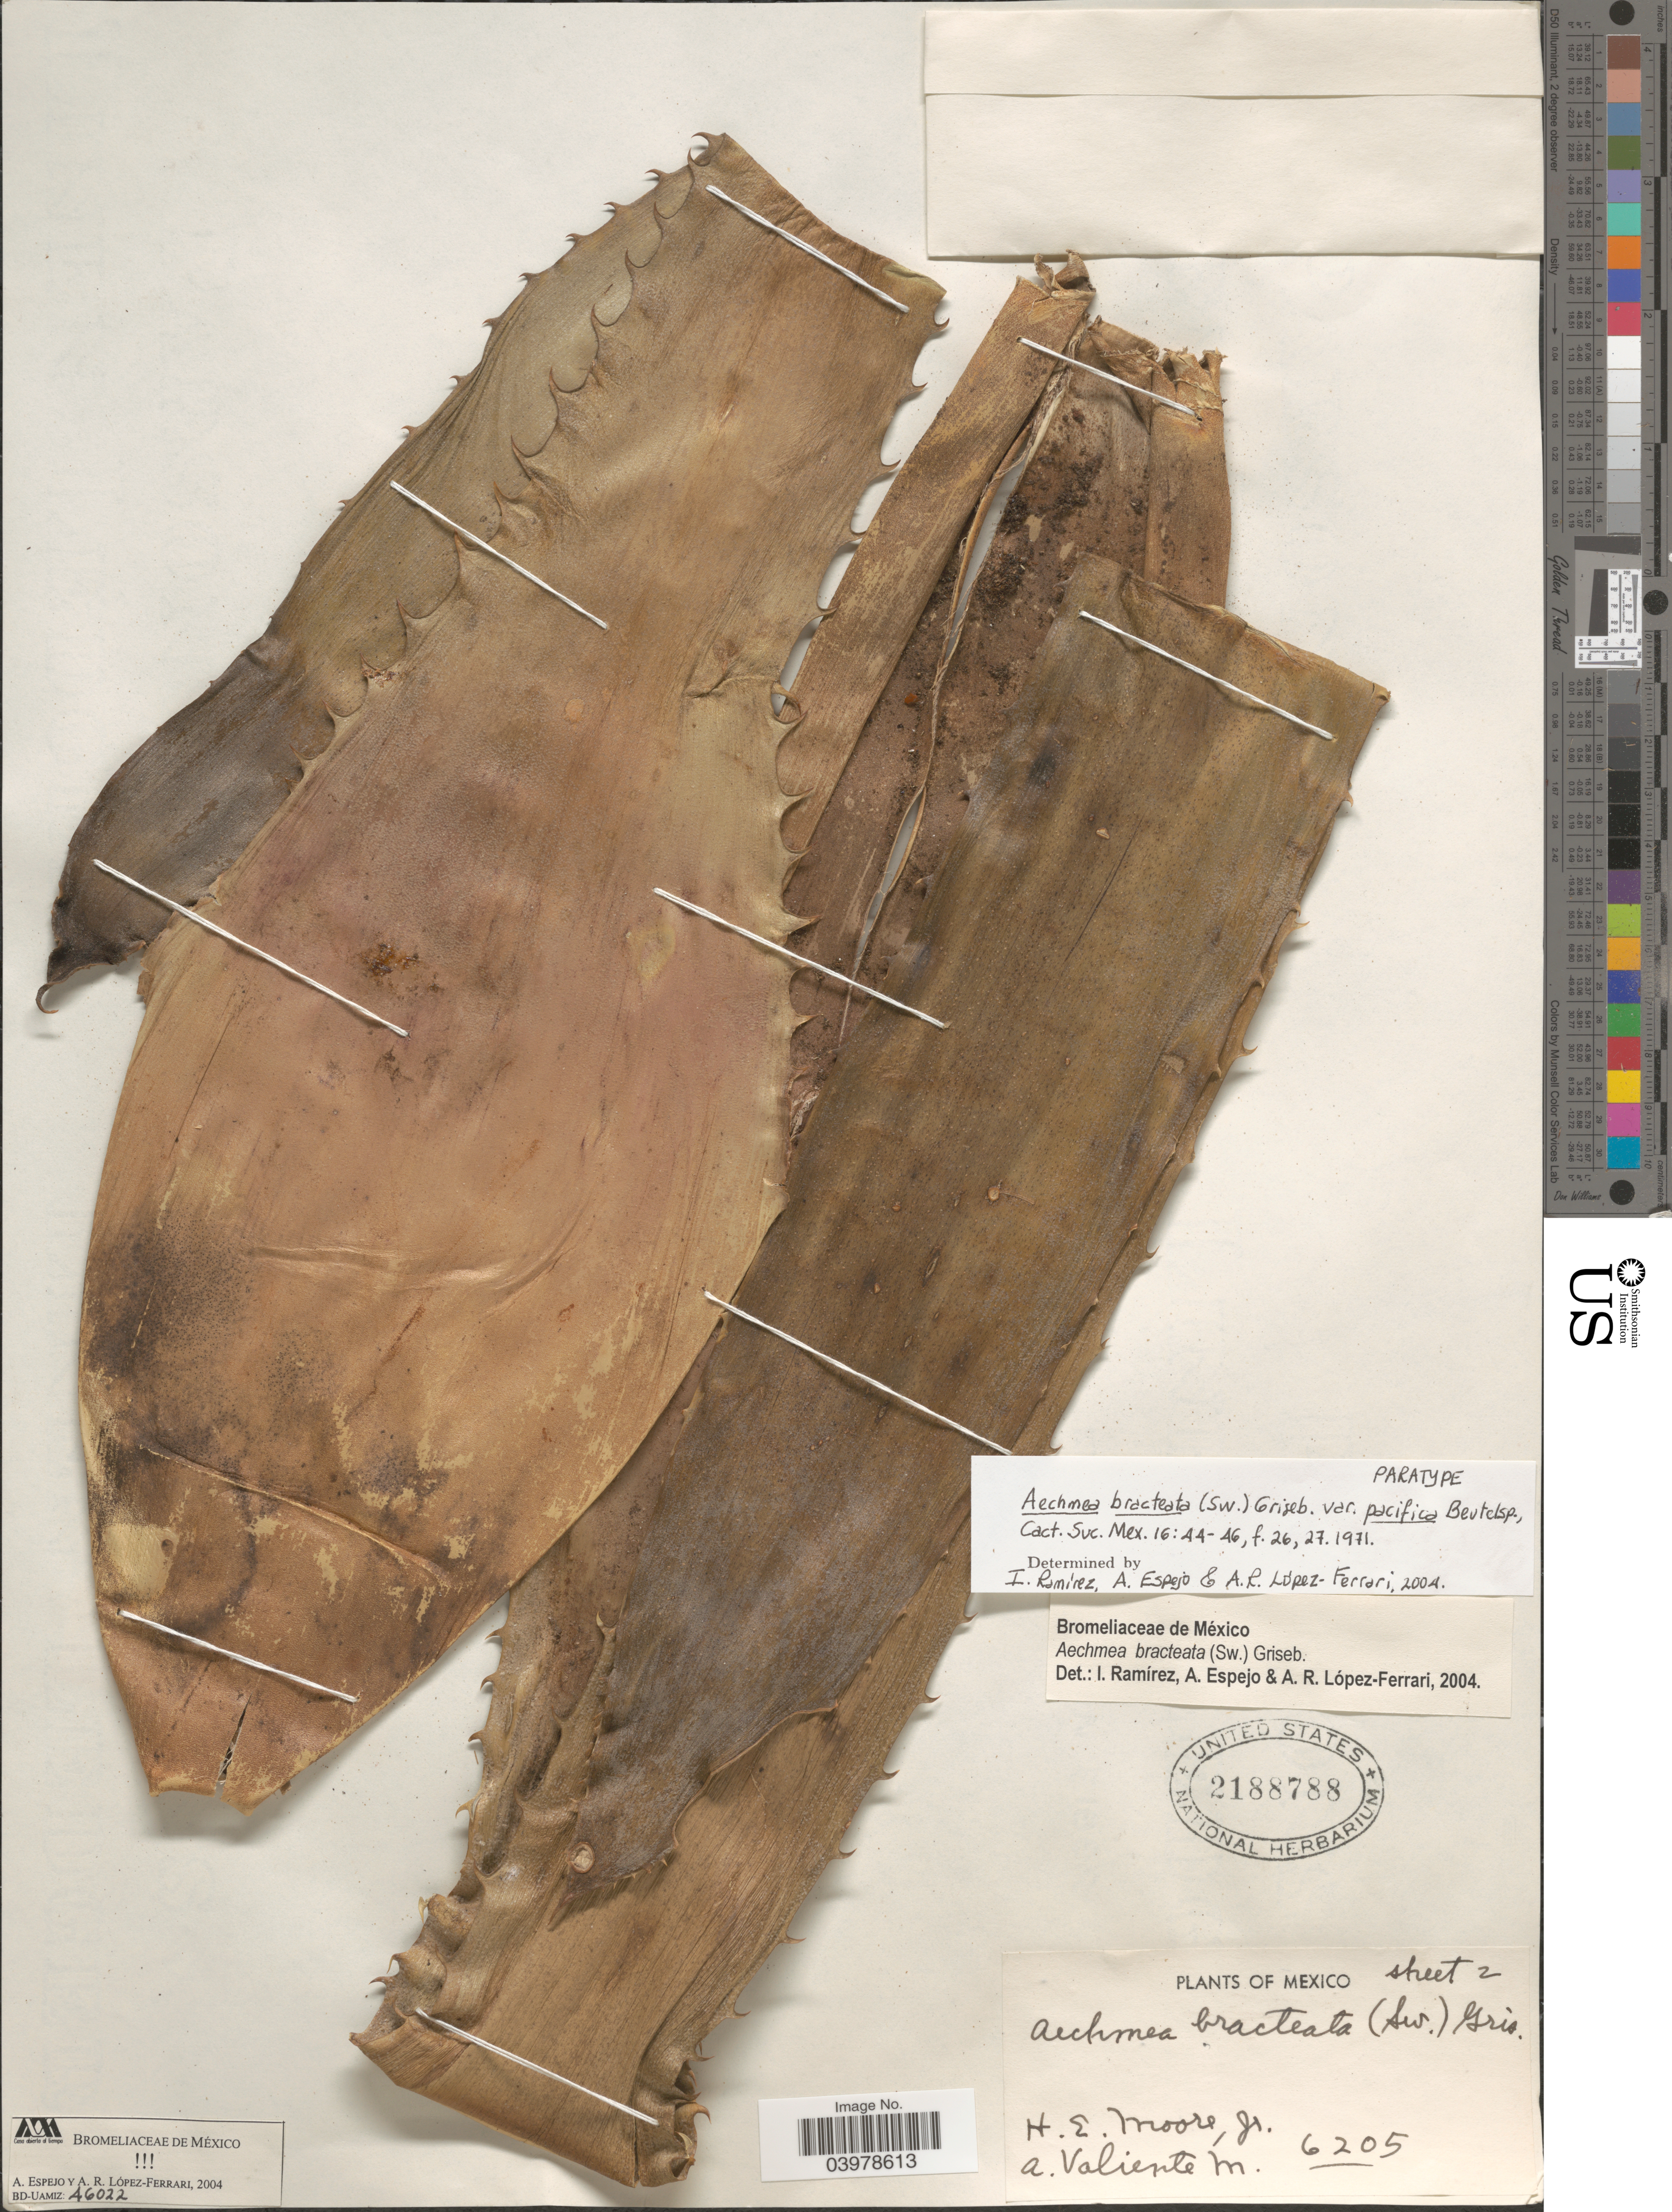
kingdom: Plantae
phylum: Tracheophyta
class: Liliopsida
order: Poales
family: Bromeliaceae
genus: Aechmea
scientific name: Aechmea bracteata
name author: (Sw.) Griseb.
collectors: H. Moore & A. Valiente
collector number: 6205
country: Mexico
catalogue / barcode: US 2188788